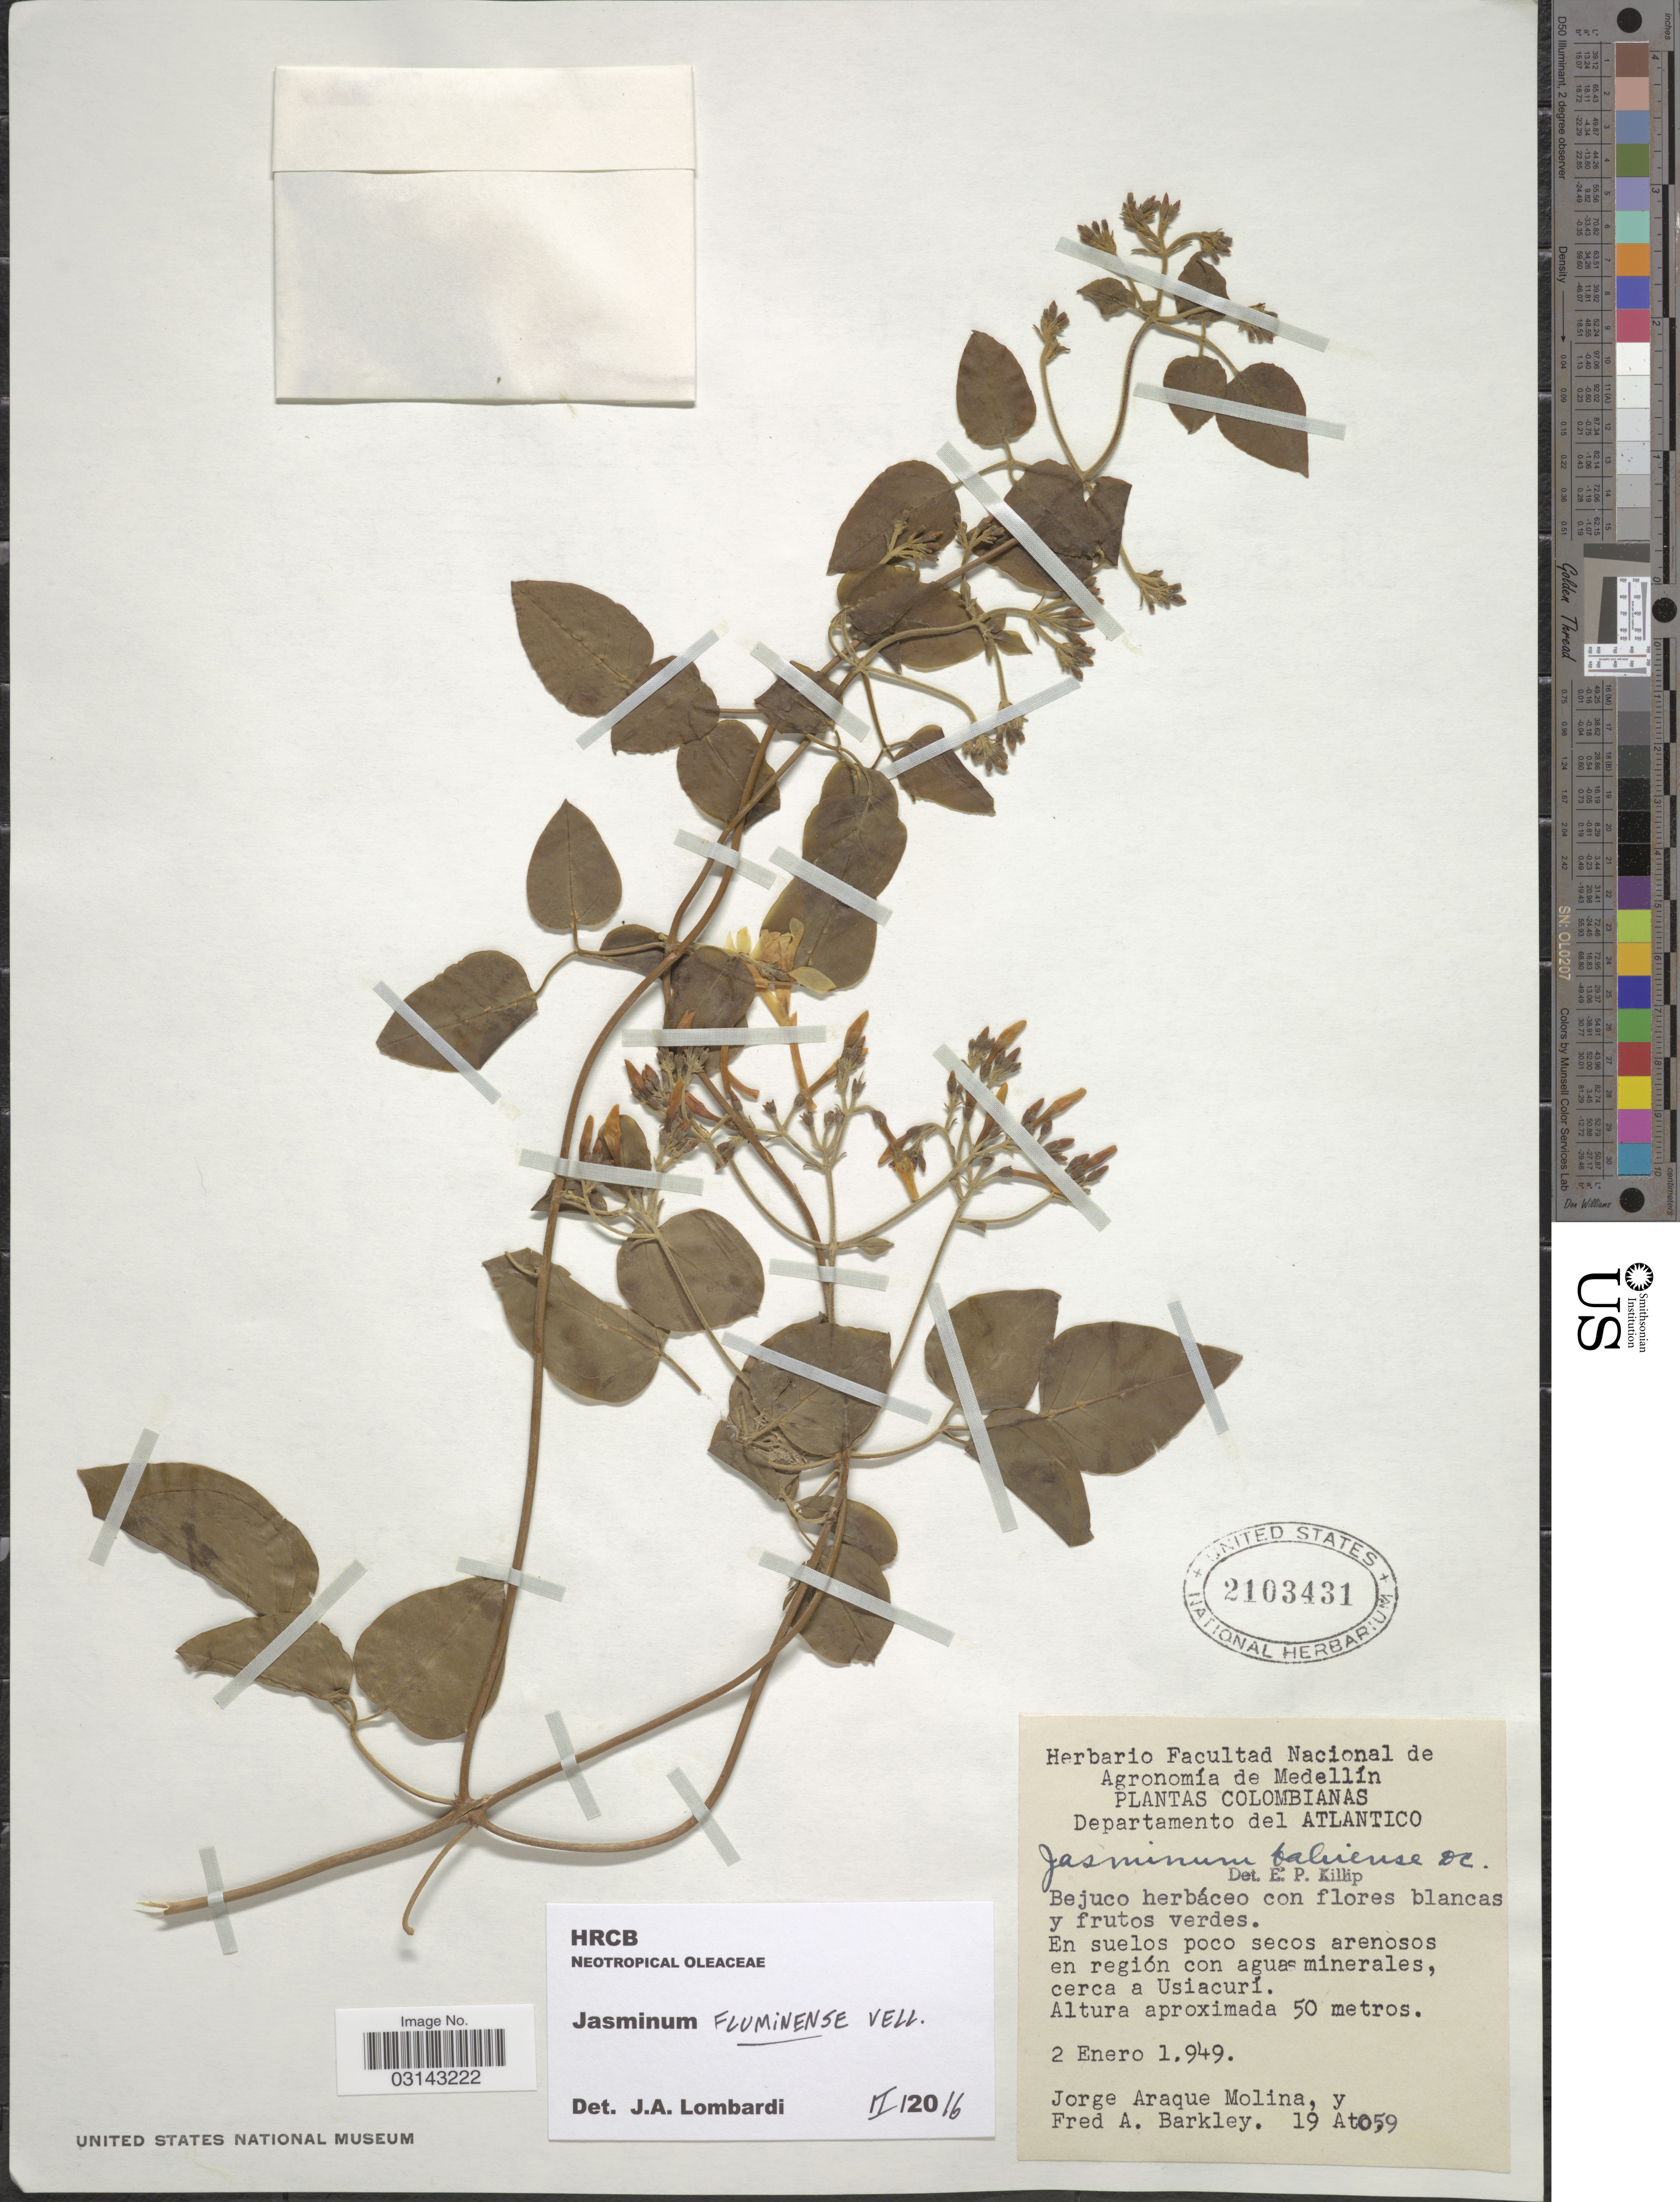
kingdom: Plantae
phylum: Tracheophyta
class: Magnoliopsida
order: Lamiales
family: Oleaceae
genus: Jasminum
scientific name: Jasminum fluminense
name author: Vell.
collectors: J. A. Molina & F. A. Barkley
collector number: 19Ato59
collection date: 1949-01-02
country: Colombia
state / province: Atlántico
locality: Departamento del Atlantico. Cerca a Usiacurí.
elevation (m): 50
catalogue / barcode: US 2103431